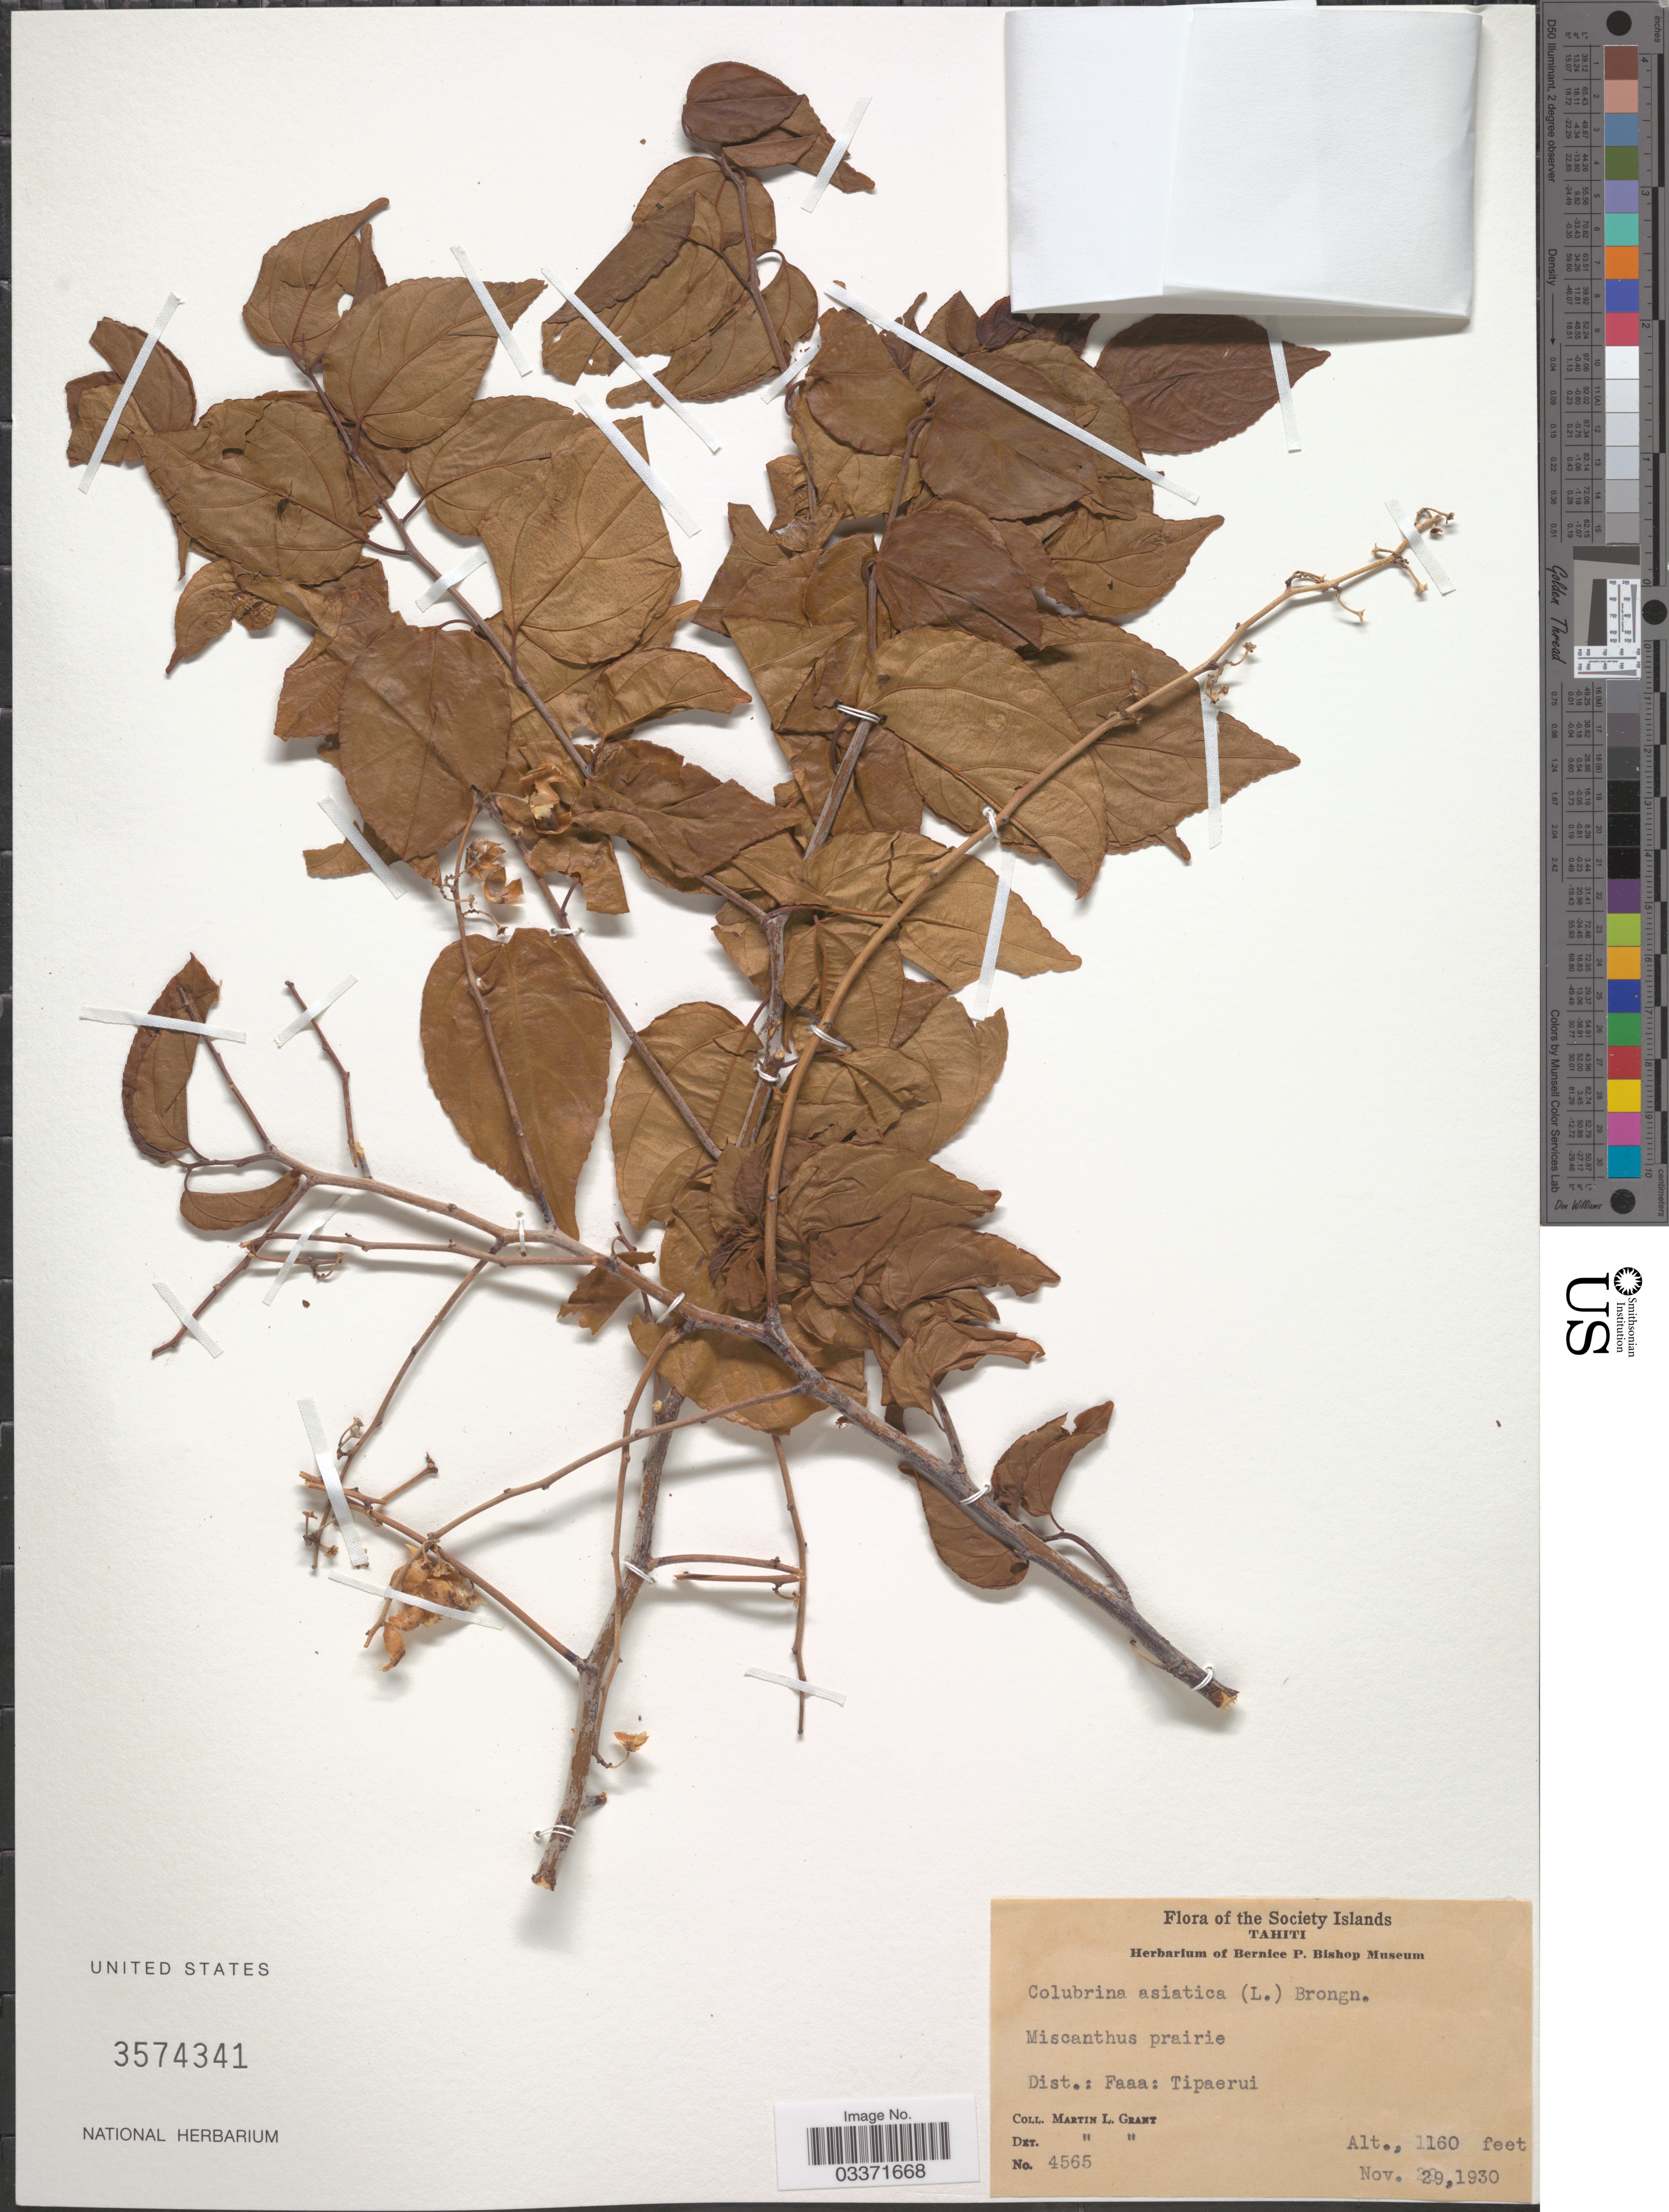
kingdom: Plantae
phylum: Tracheophyta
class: Magnoliopsida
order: Rosales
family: Rhamnaceae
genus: Colubrina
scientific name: Colubrina asiatica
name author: (L.) Brongn.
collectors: M. L. Grant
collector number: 4565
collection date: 1930-11-29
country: French Polynesia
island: Tahiti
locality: Society Islands, Tahiti, Miscanthus prairie.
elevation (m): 354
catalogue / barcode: US 3574341